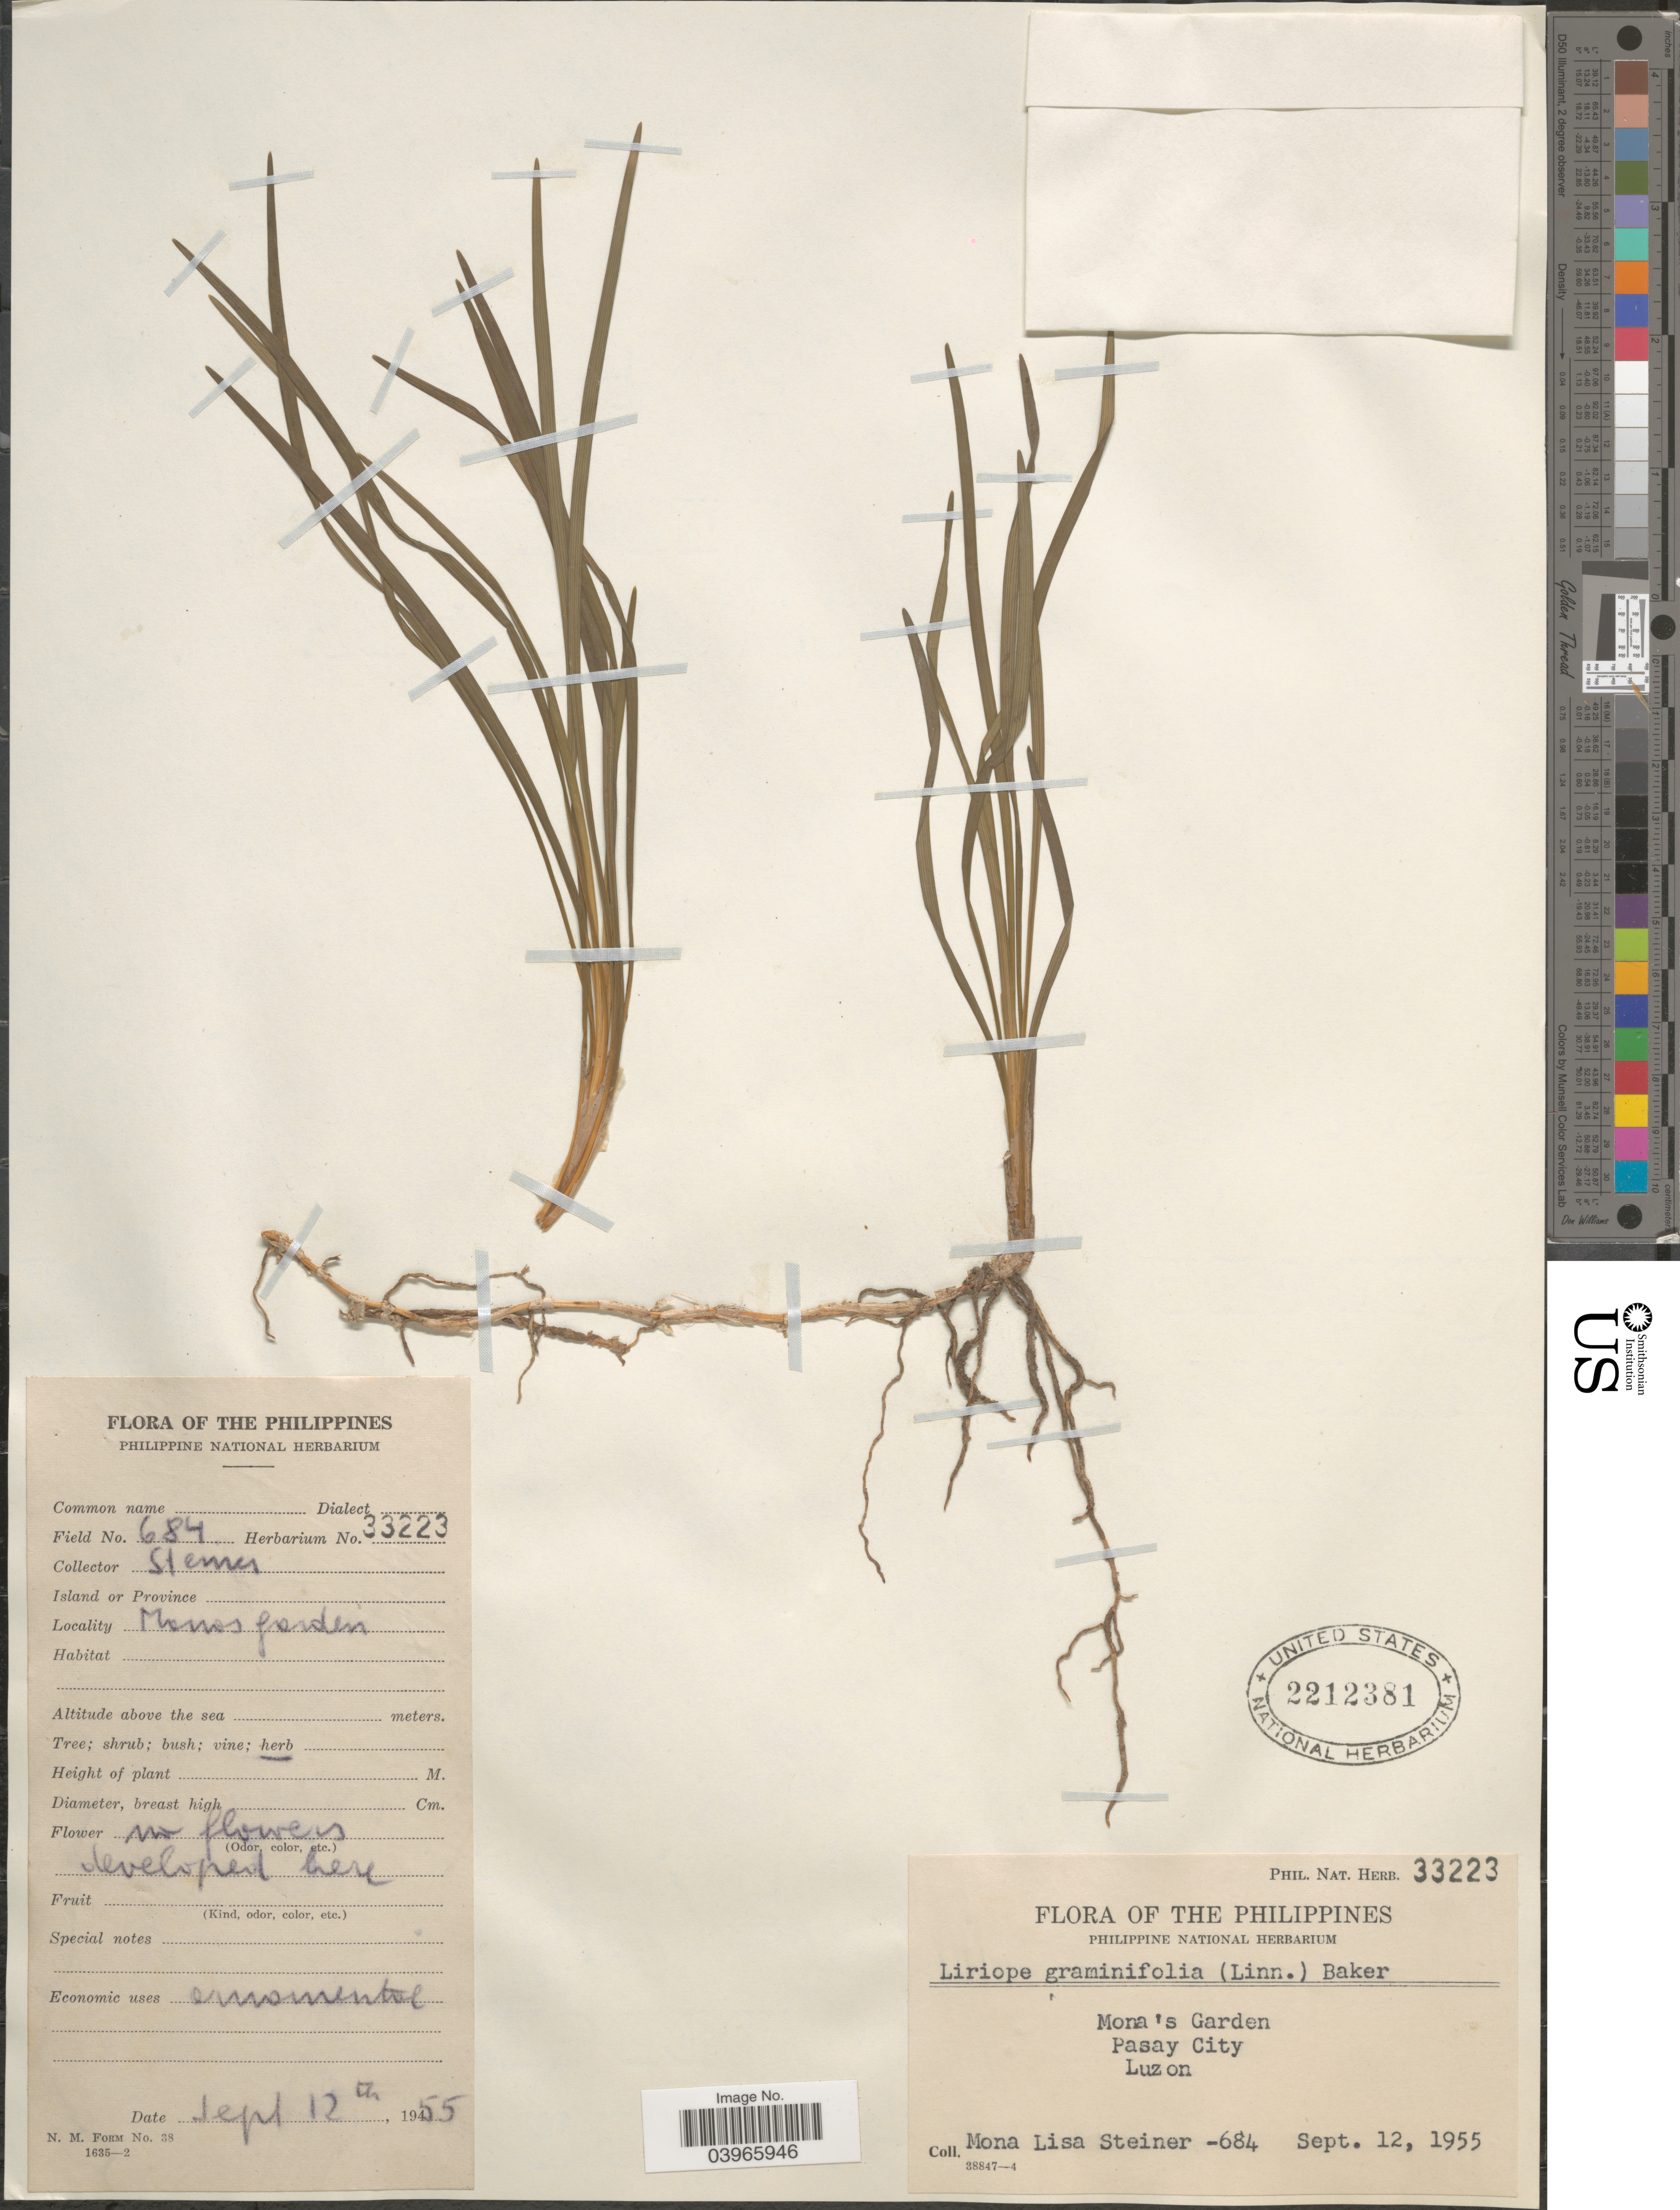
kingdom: Plantae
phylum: Tracheophyta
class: Liliopsida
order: Asparagales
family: Asparagaceae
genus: Liriope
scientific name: Liriope graminifolia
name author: (L.) Baker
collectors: M. Steiner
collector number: Phil. Nat. Herb. 33223/684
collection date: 1955-09-12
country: Philippines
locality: Mona's Garden. Pasay City. Luzon.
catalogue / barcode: US 2212381